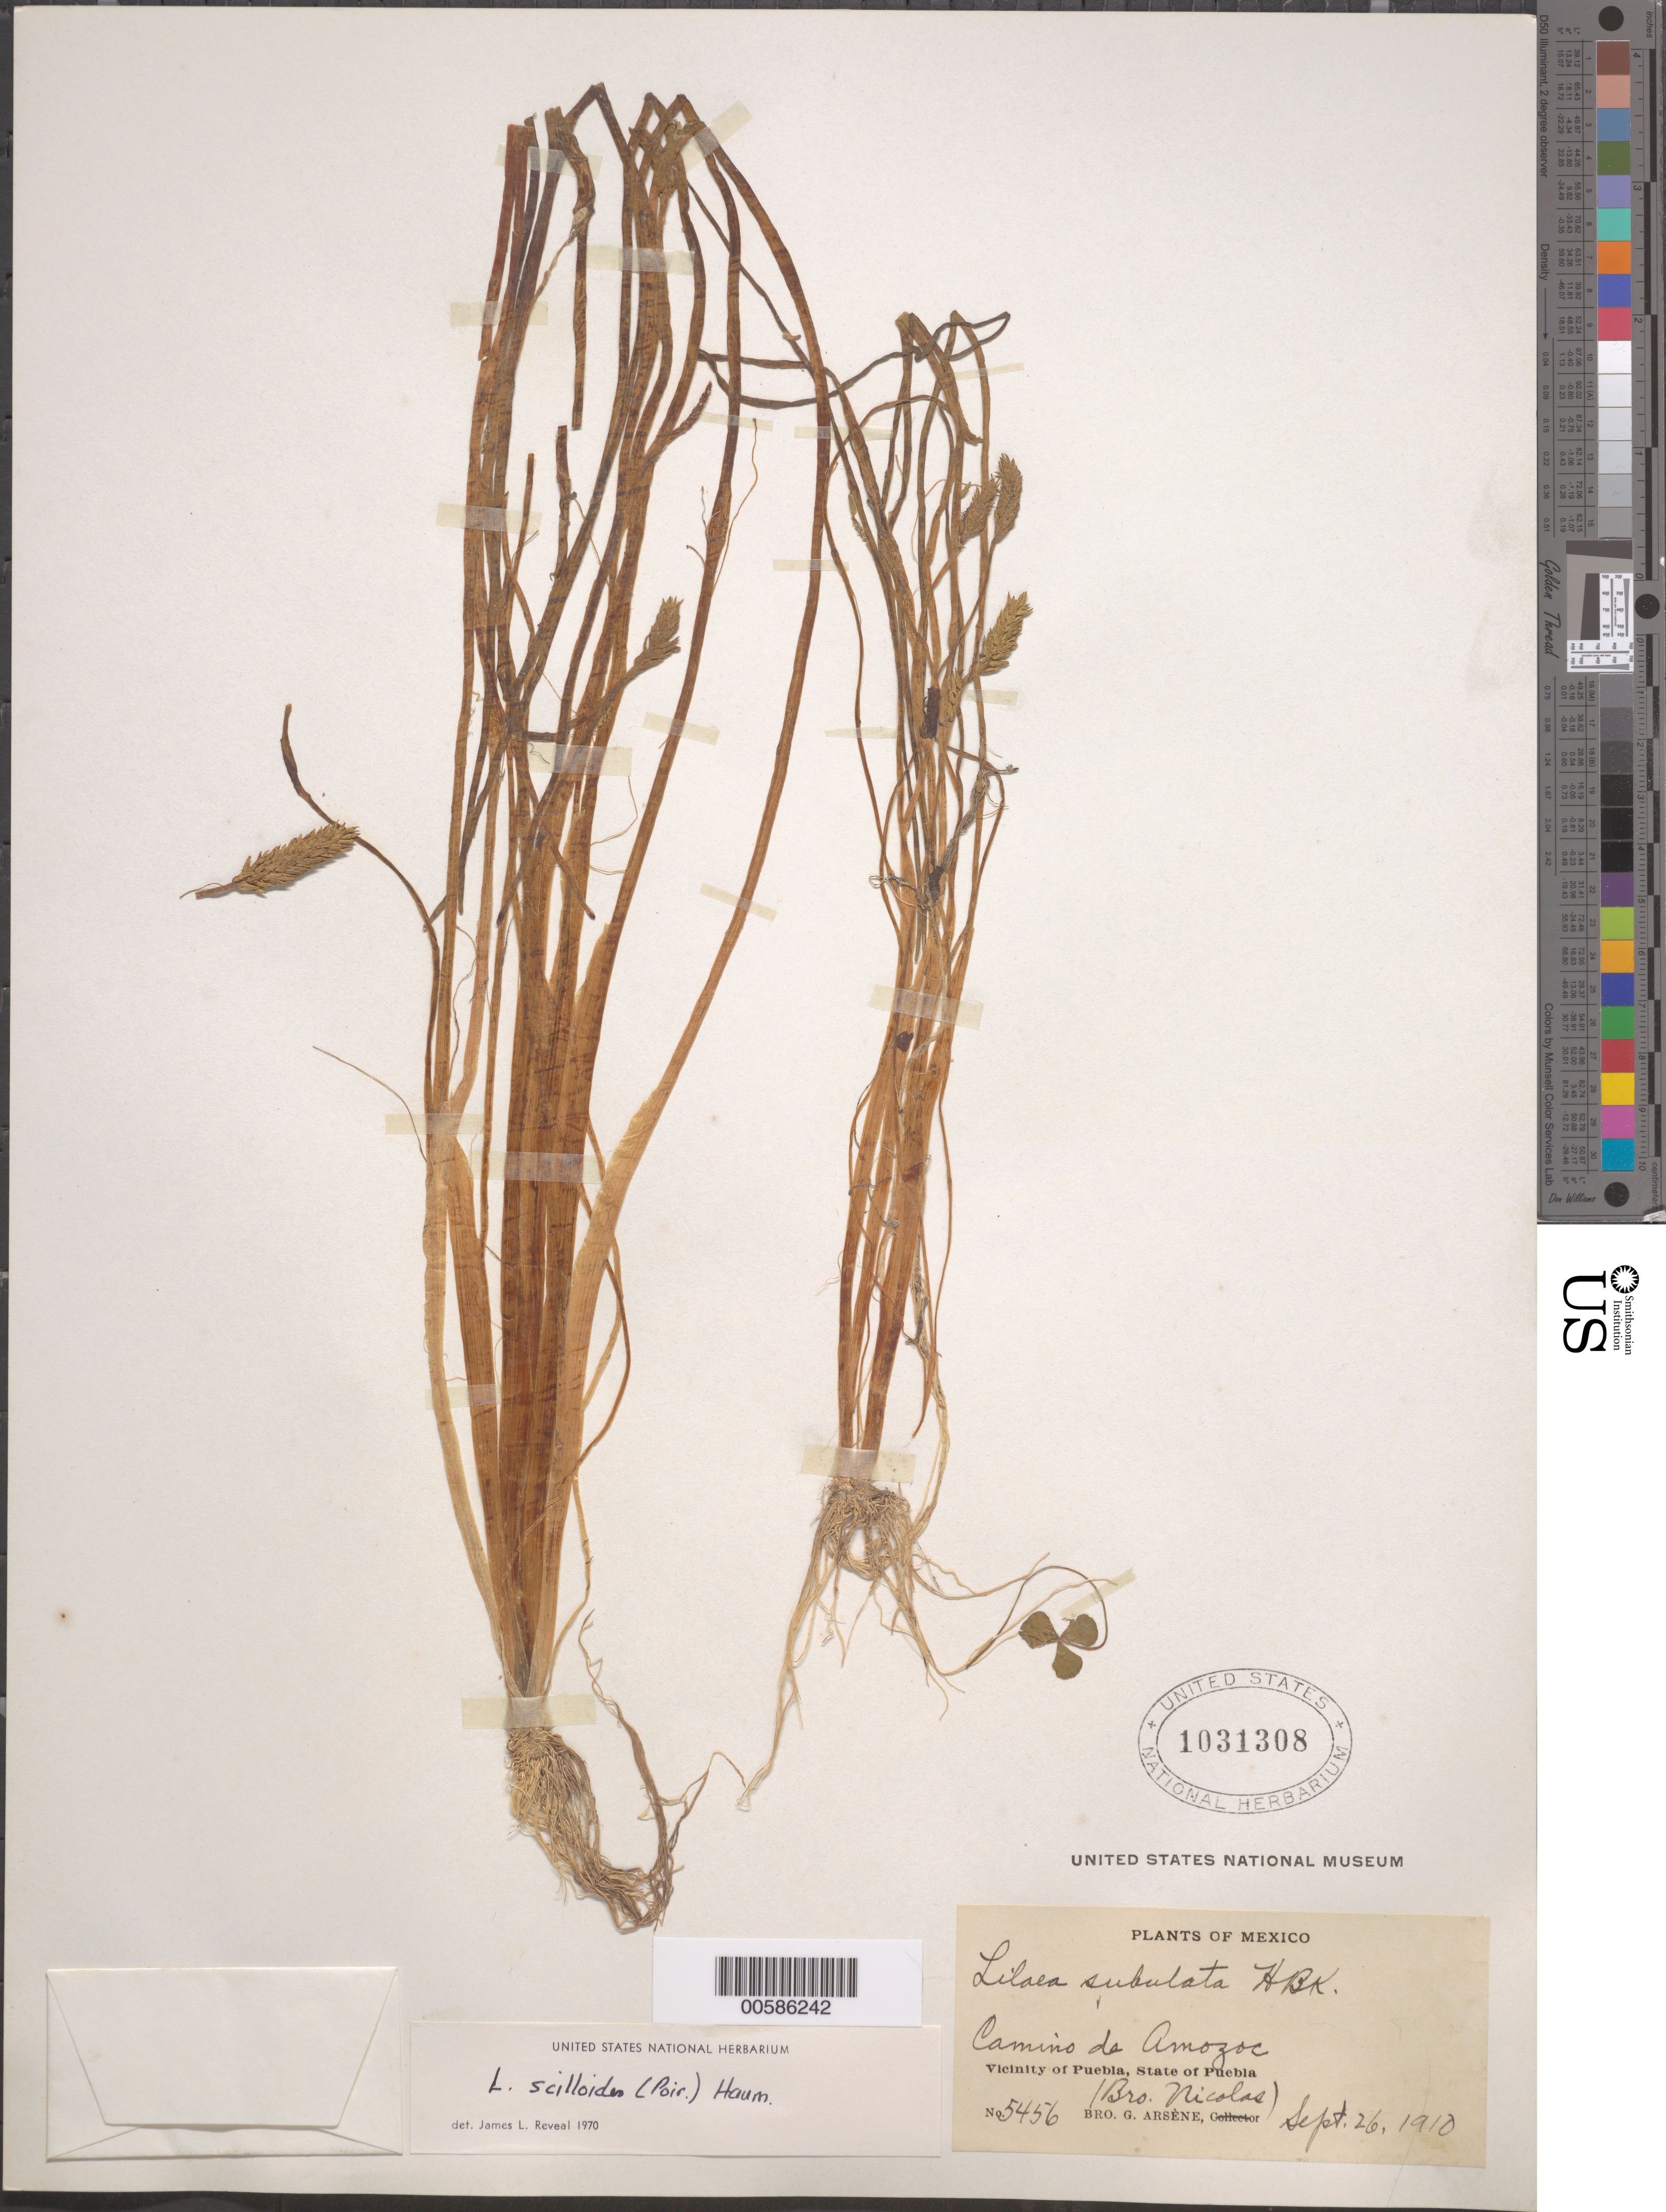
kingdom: Plantae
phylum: Tracheophyta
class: Liliopsida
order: Alismatales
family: Juncaginaceae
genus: Triglochin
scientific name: Triglochin scilloides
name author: (Poir.) Mering & Kadereit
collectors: Bro. G. Arsène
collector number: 5456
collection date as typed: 26 Sep 1910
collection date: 1910-09-26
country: Mexico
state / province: Puebla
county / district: Puebla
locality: Camino de Amozoc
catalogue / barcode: US 1031308